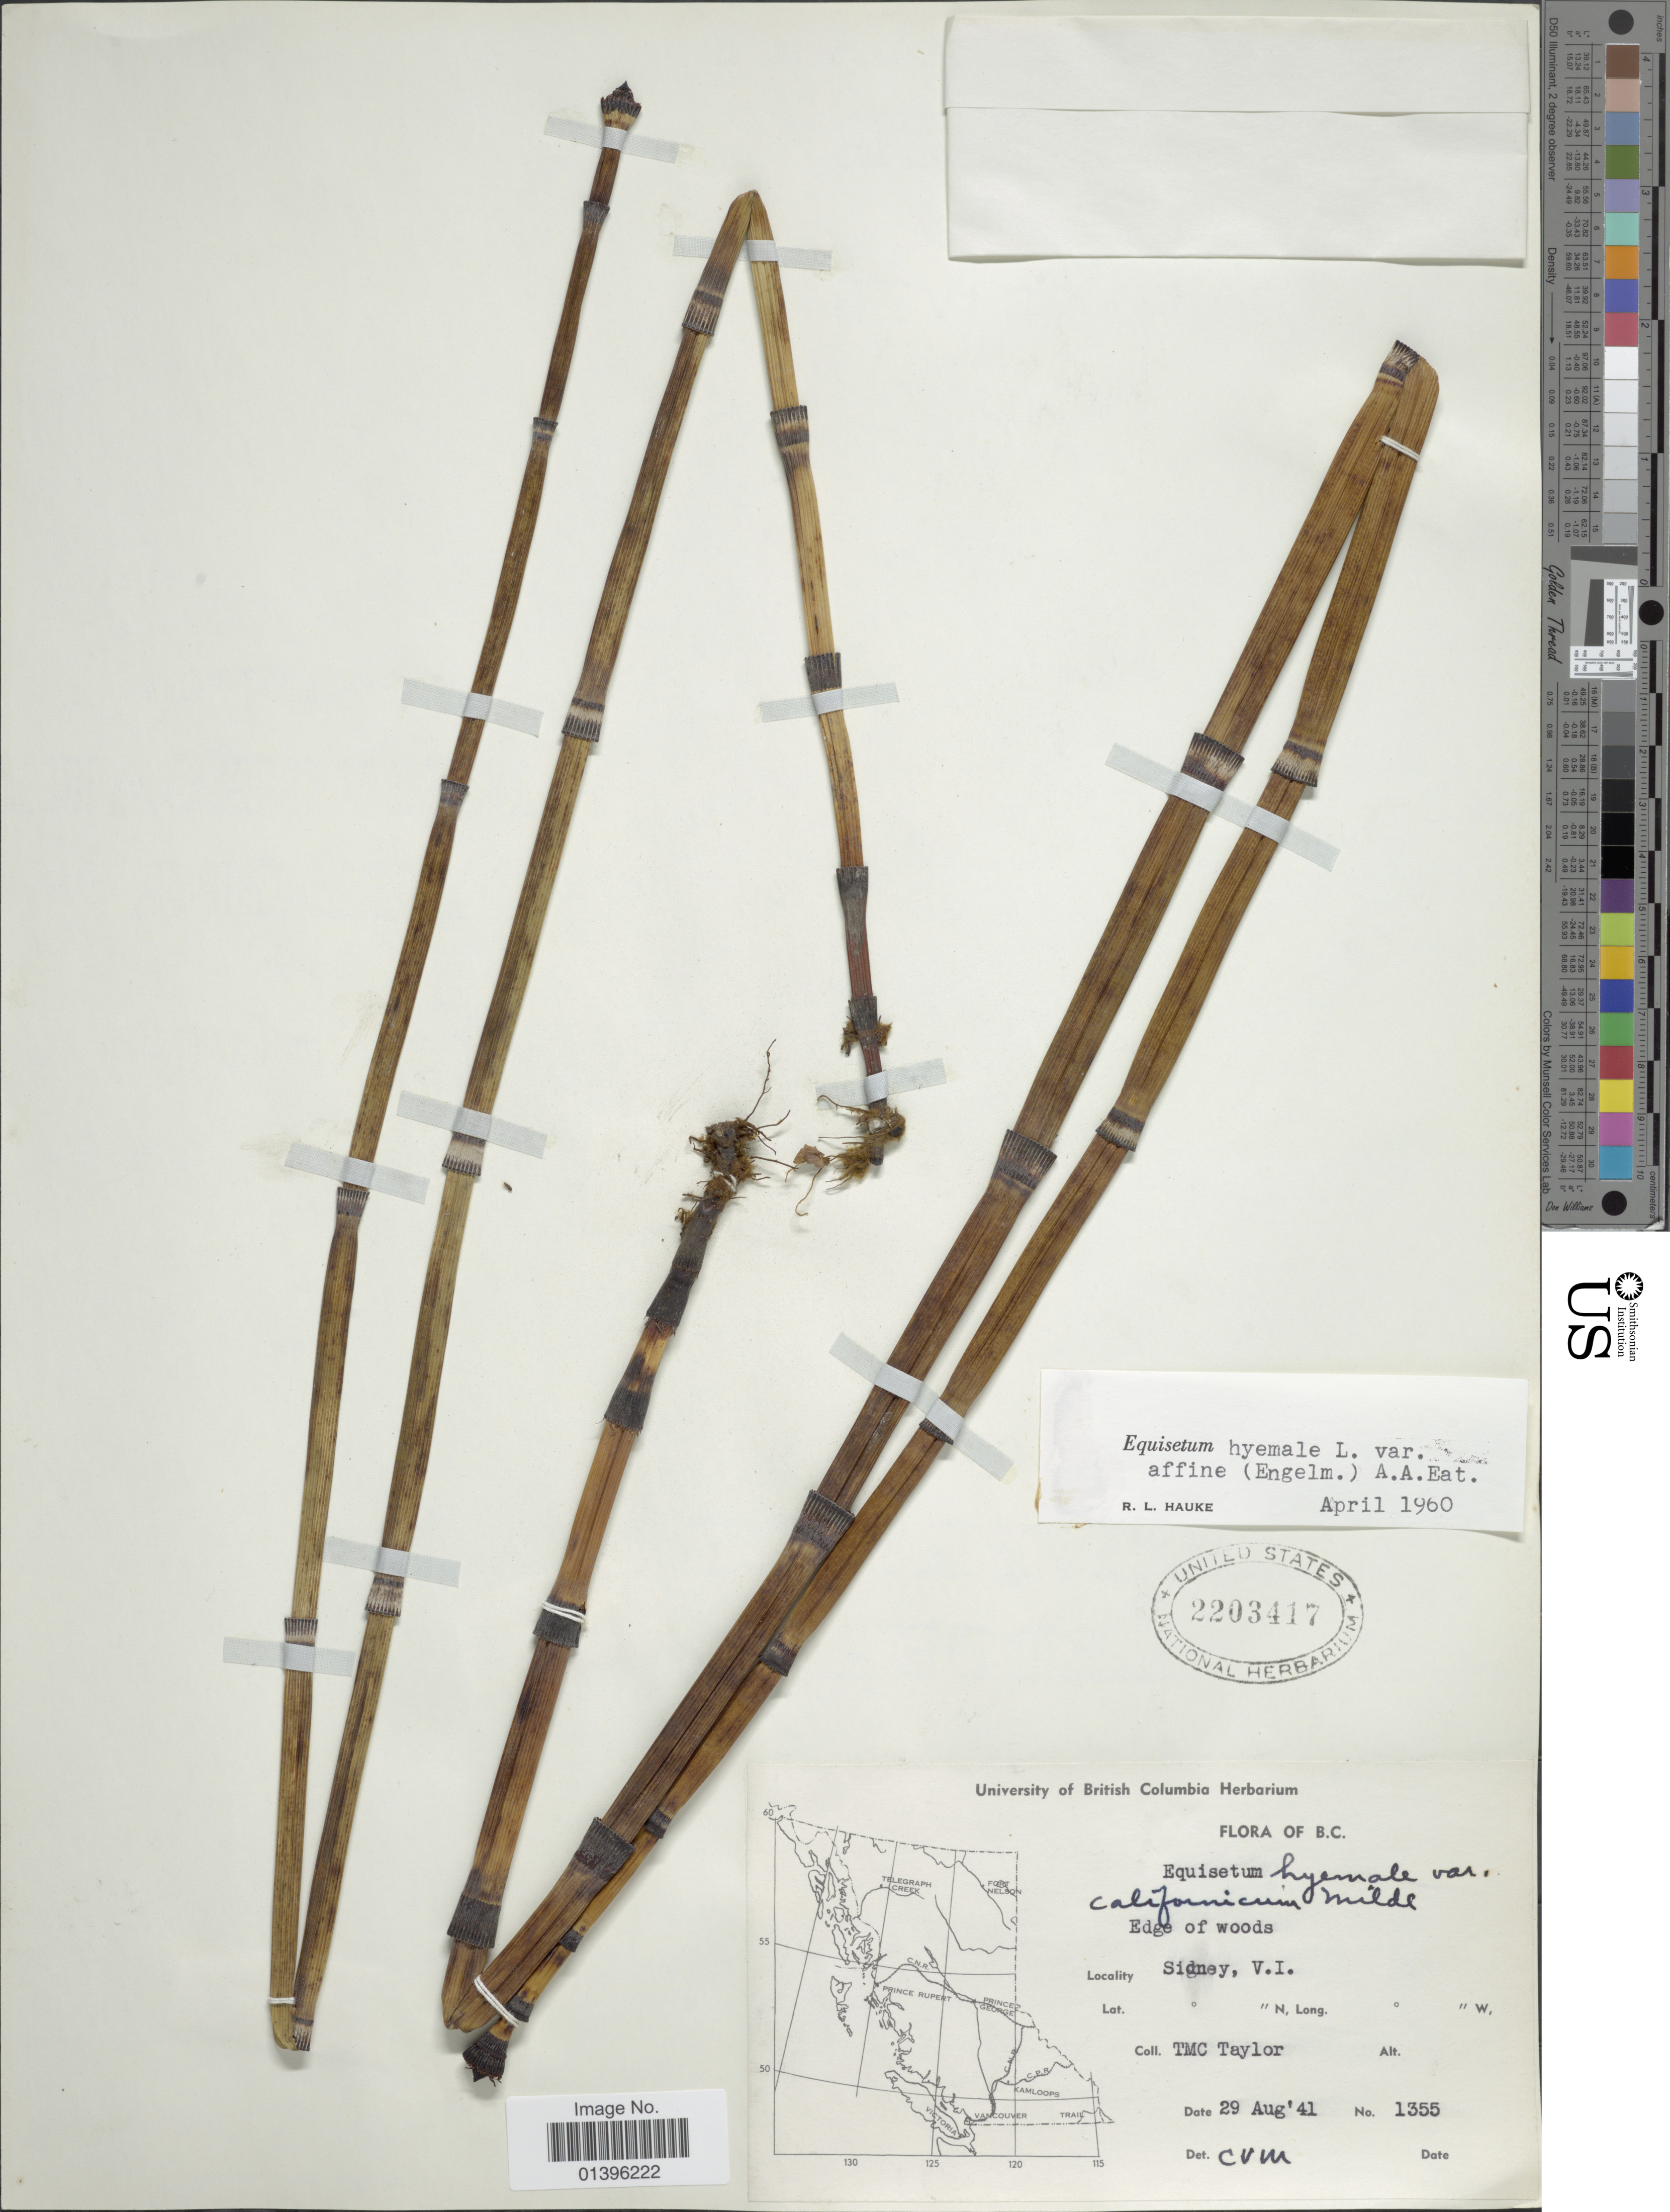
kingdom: Plantae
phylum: Tracheophyta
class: Polypodiopsida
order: Equisetales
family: Equisetaceae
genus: Equisetum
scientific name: Equisetum hyemale var. affine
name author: (Engelm.) A.A. Eaton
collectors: T. M. C. Taylor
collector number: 1355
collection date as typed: Transcribed d/m/y: 29/8/41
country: Canada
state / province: British Columbia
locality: Edge of woods, Sidney, V.I.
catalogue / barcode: US 2203417